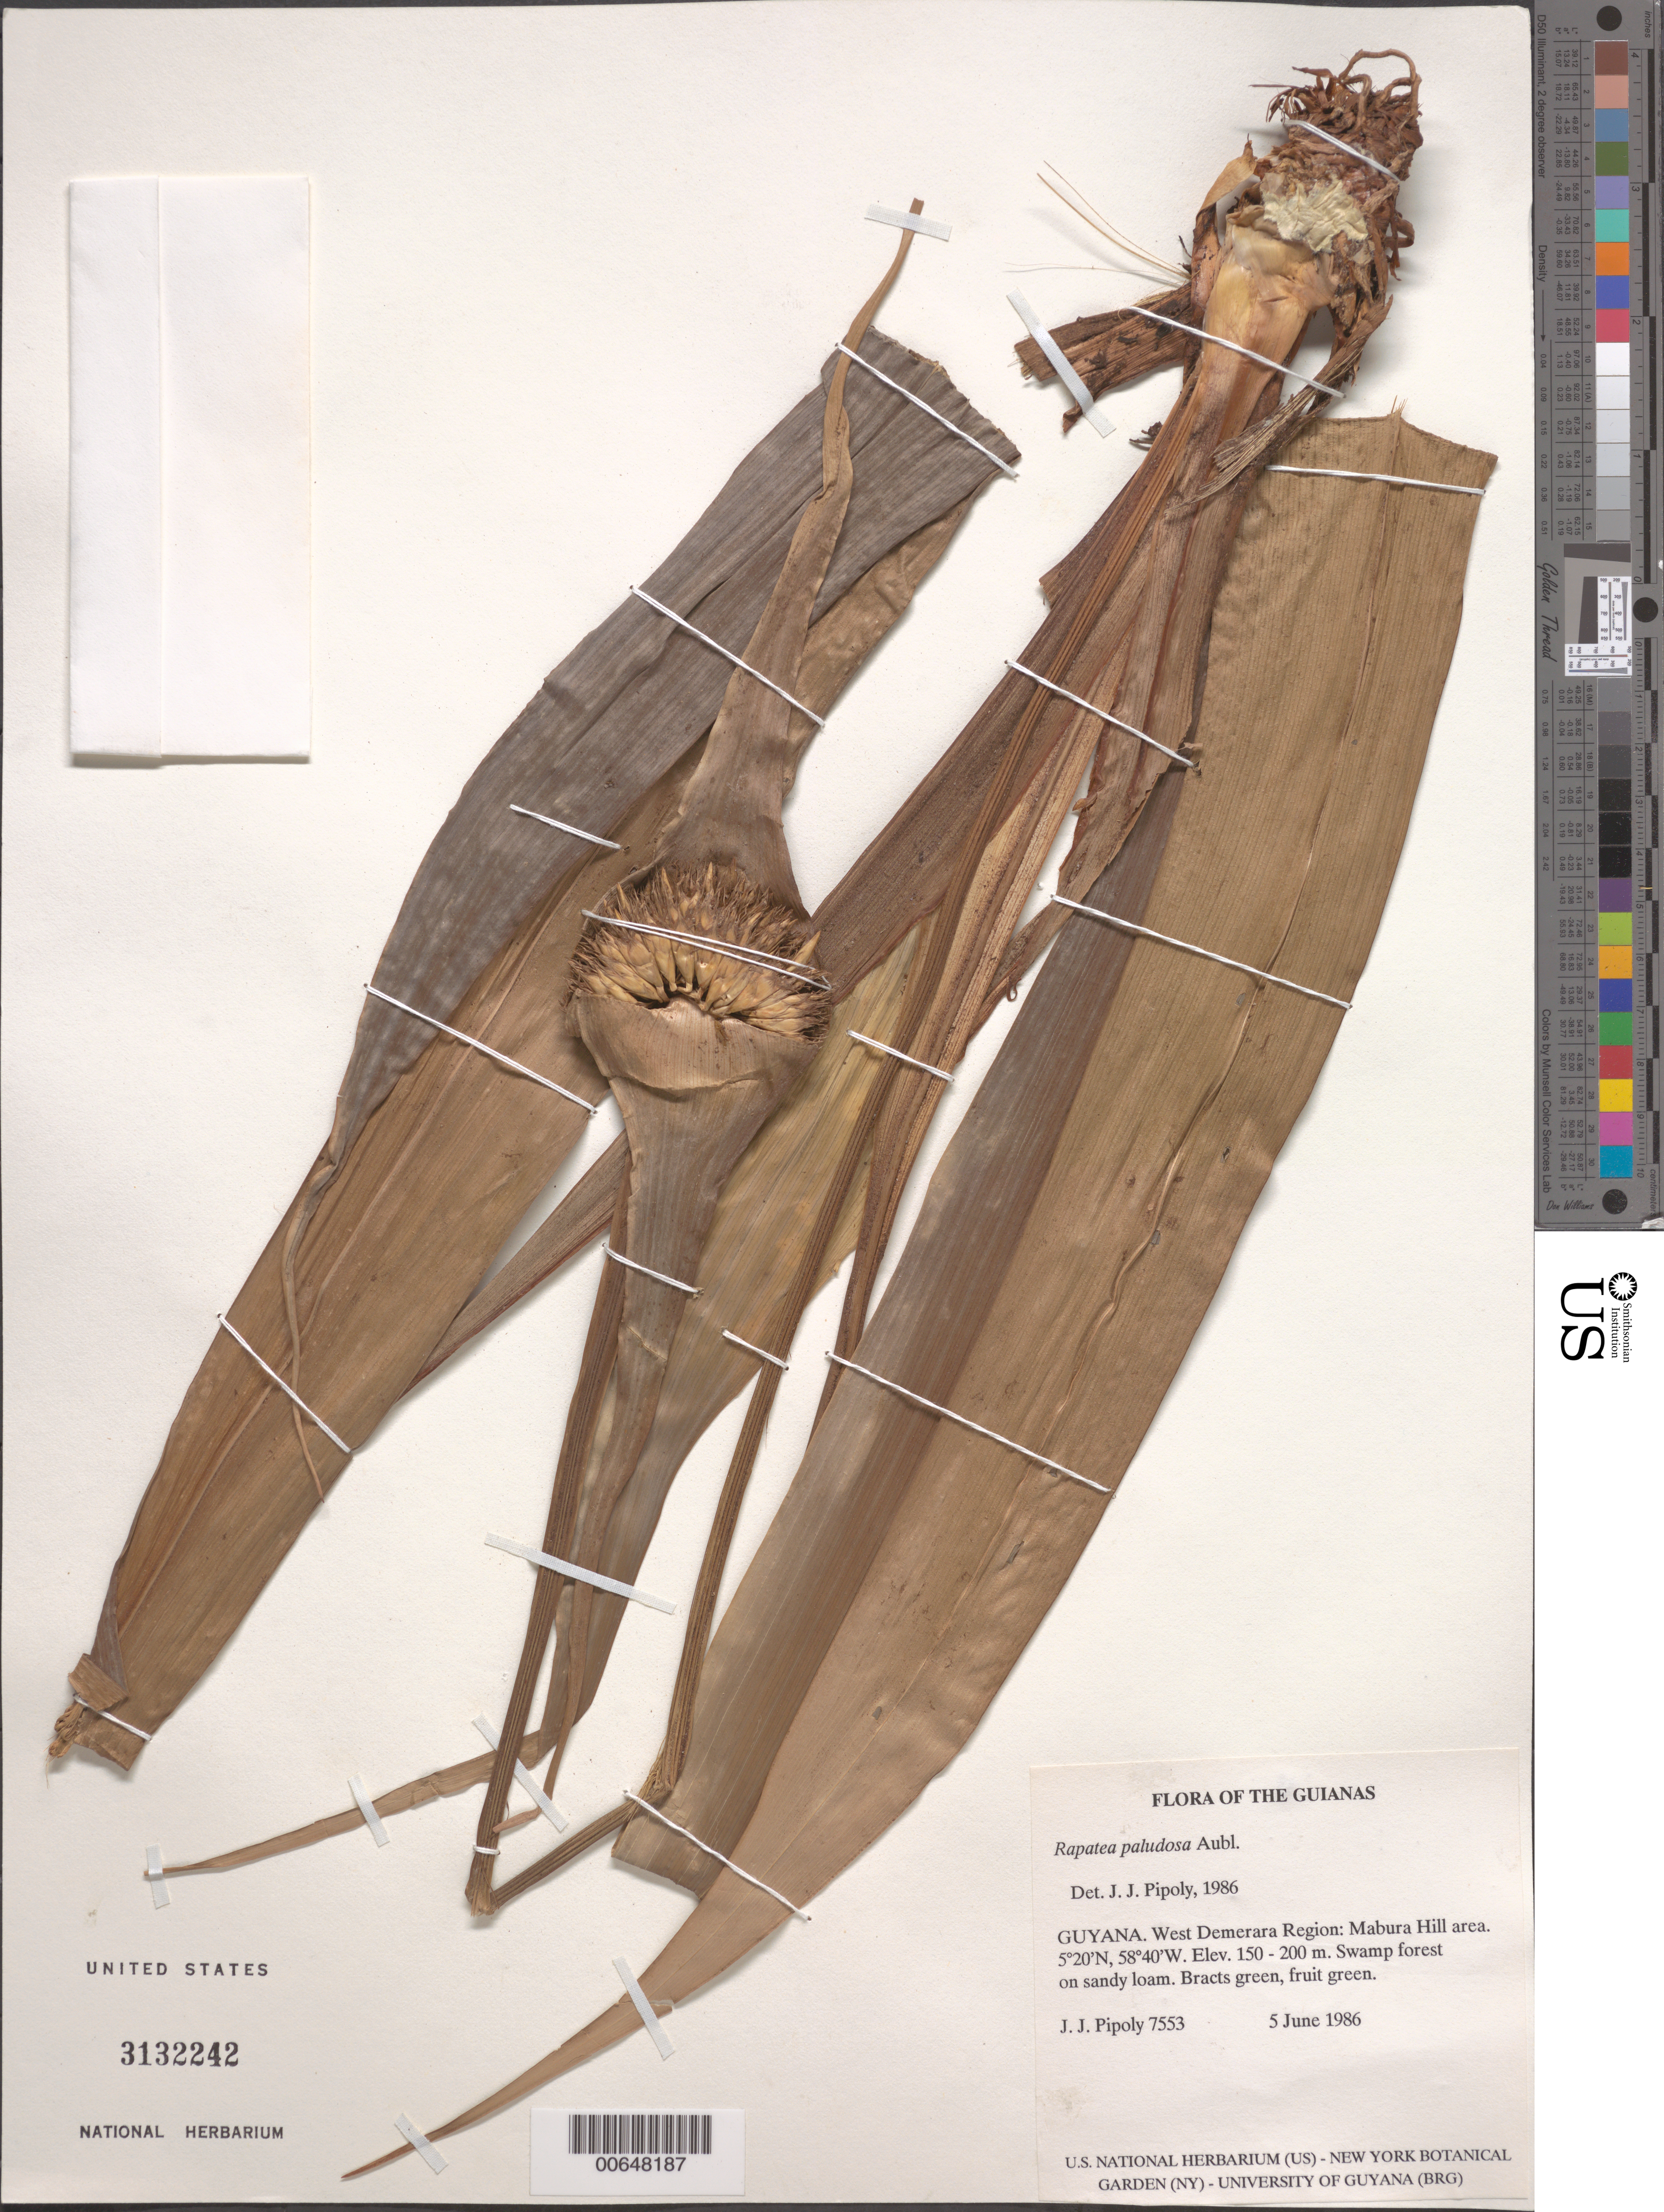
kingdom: Plantae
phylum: Tracheophyta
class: Liliopsida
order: Poales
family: Rapateaceae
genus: Rapatea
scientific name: Rapatea paludosa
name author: Aubl.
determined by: Pipoly, J. J., III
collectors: J. J. Pipoly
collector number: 7553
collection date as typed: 5 June 1986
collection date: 1986-06-05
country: Guyana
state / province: U. Demerara-Berbice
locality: Mabura Hill area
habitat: Swamp forest on sandy loam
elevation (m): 150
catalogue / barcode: US 3132242